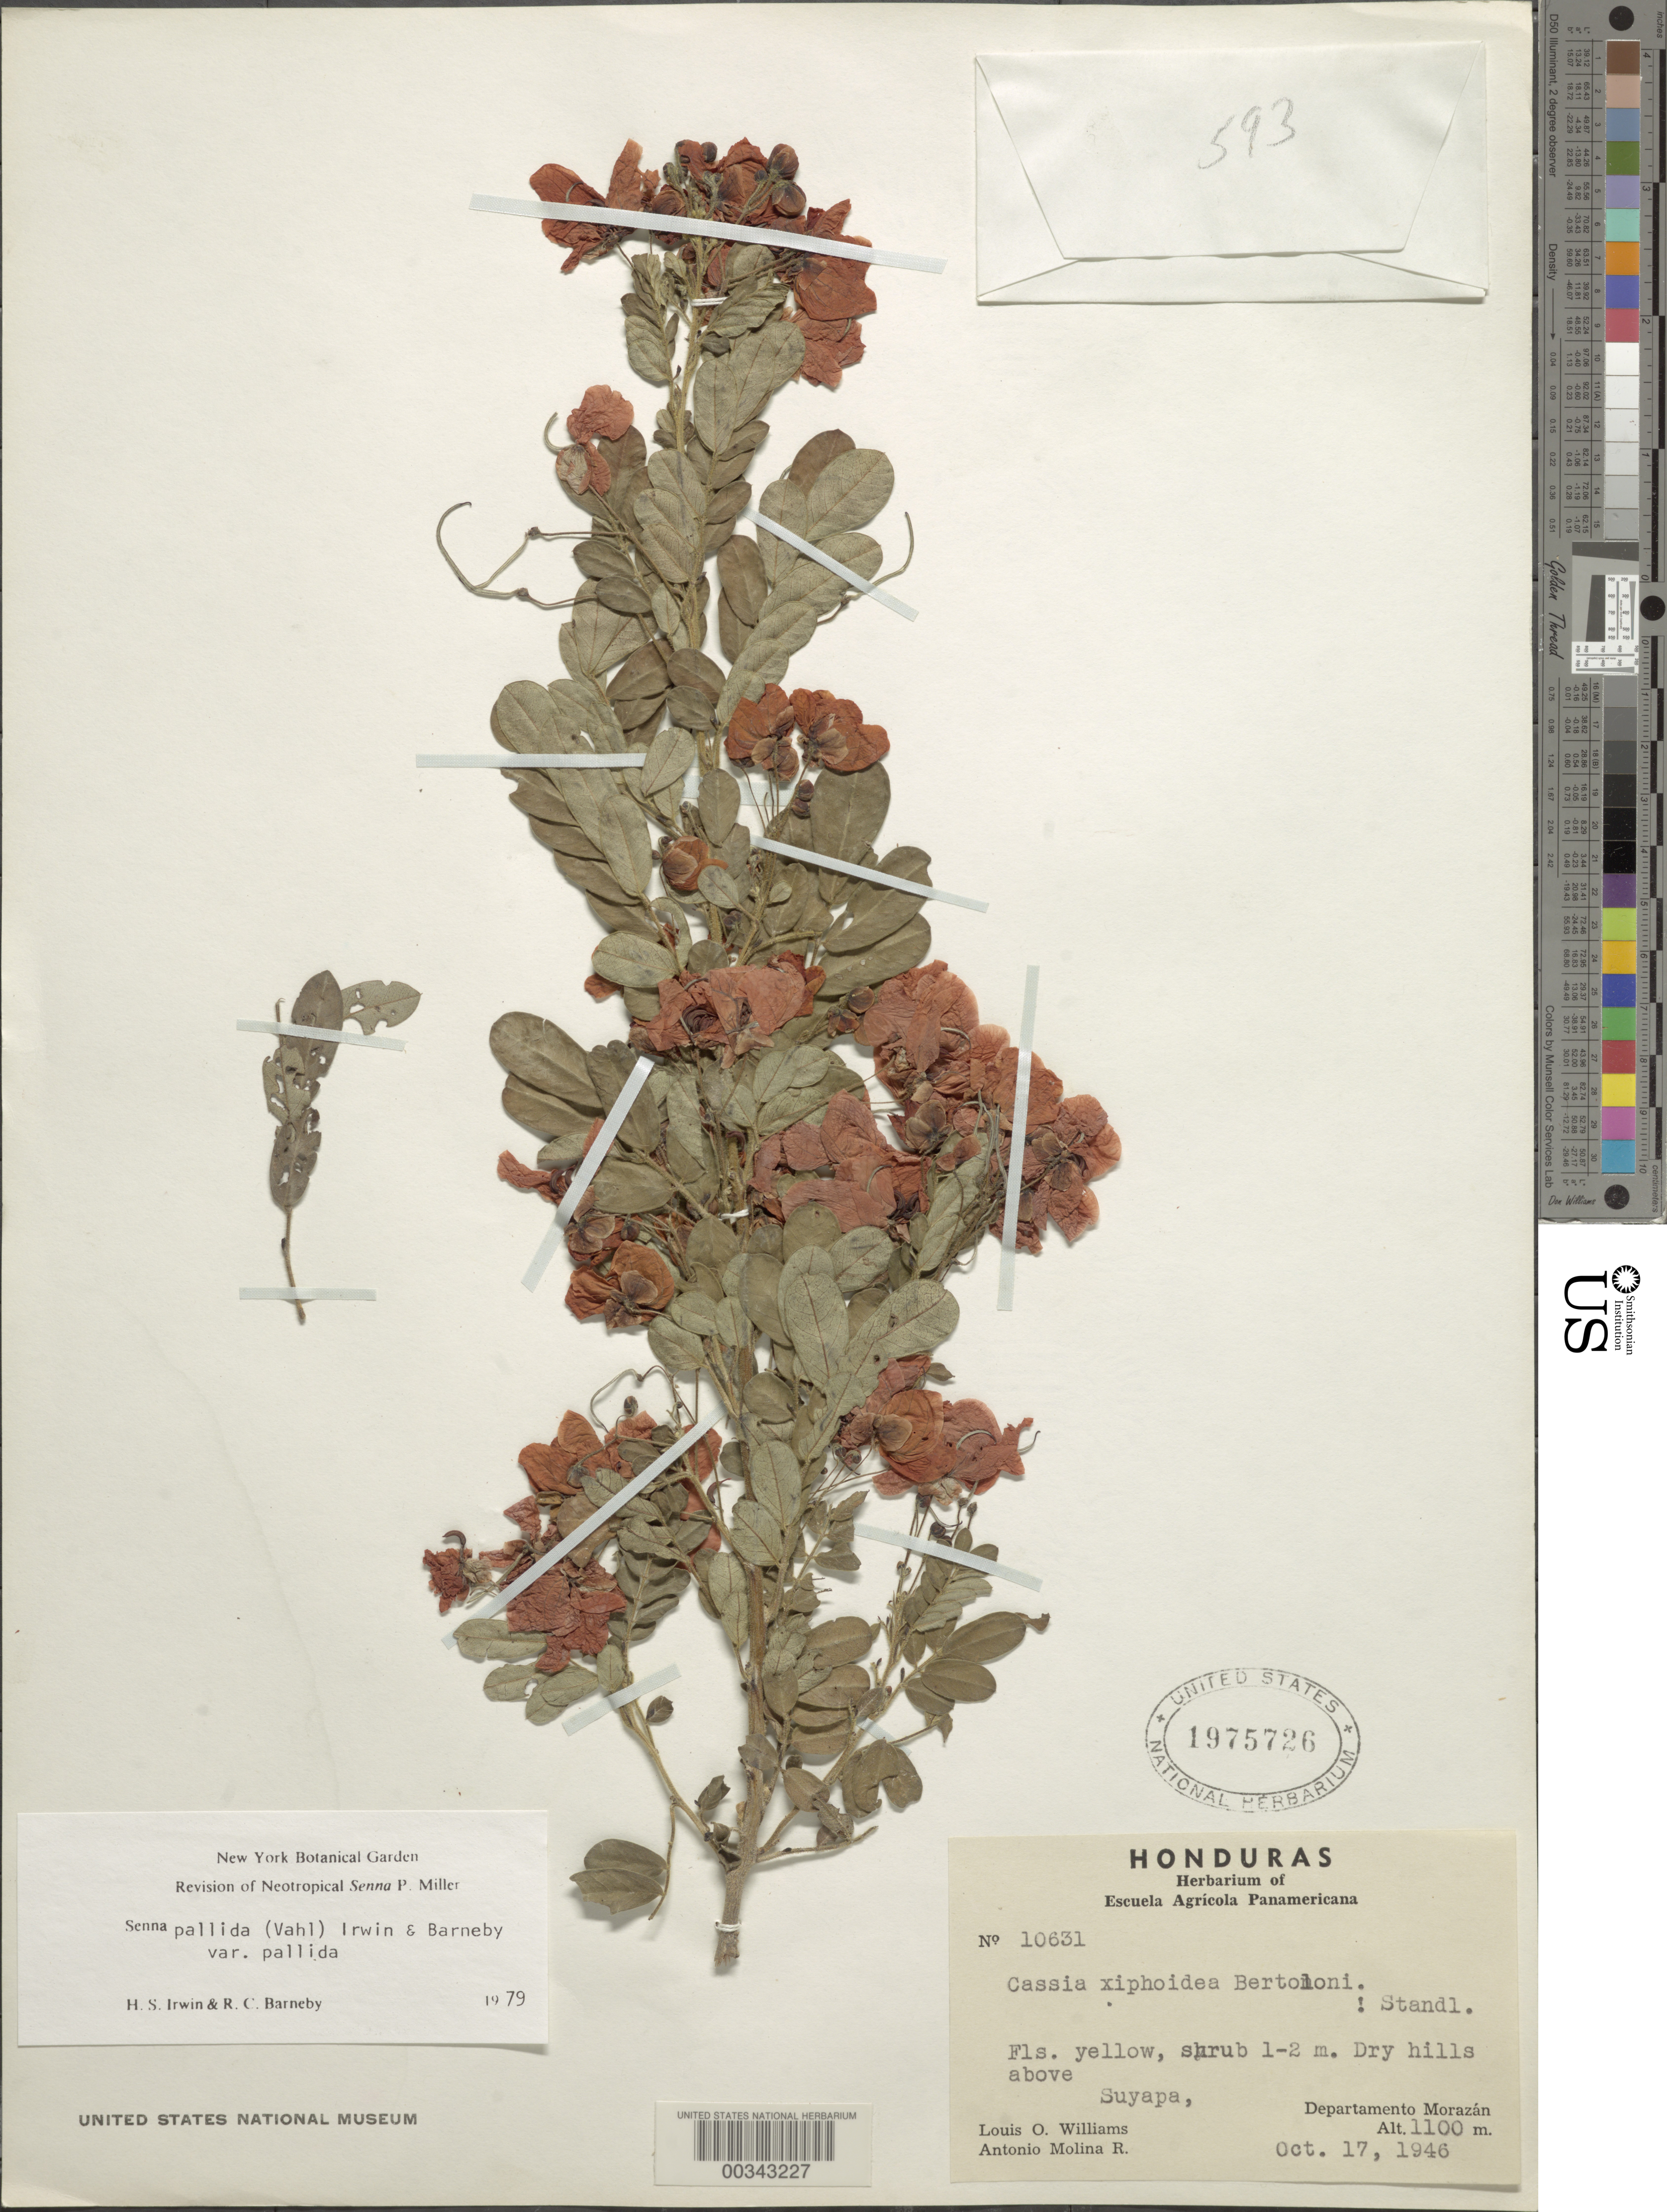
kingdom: Plantae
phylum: Tracheophyta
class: Magnoliopsida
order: Fabales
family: Fabaceae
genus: Senna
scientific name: Senna pallida var. pallida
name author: (Vahl) H.S. Irwin & Barneby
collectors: L. O. Williams & A. Molina R.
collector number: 10631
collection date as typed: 17 Oct 1946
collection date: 1946-10-17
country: Honduras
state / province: Fco. Morazán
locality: Suyapa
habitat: Dry hills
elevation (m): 1100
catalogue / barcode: US 1975726